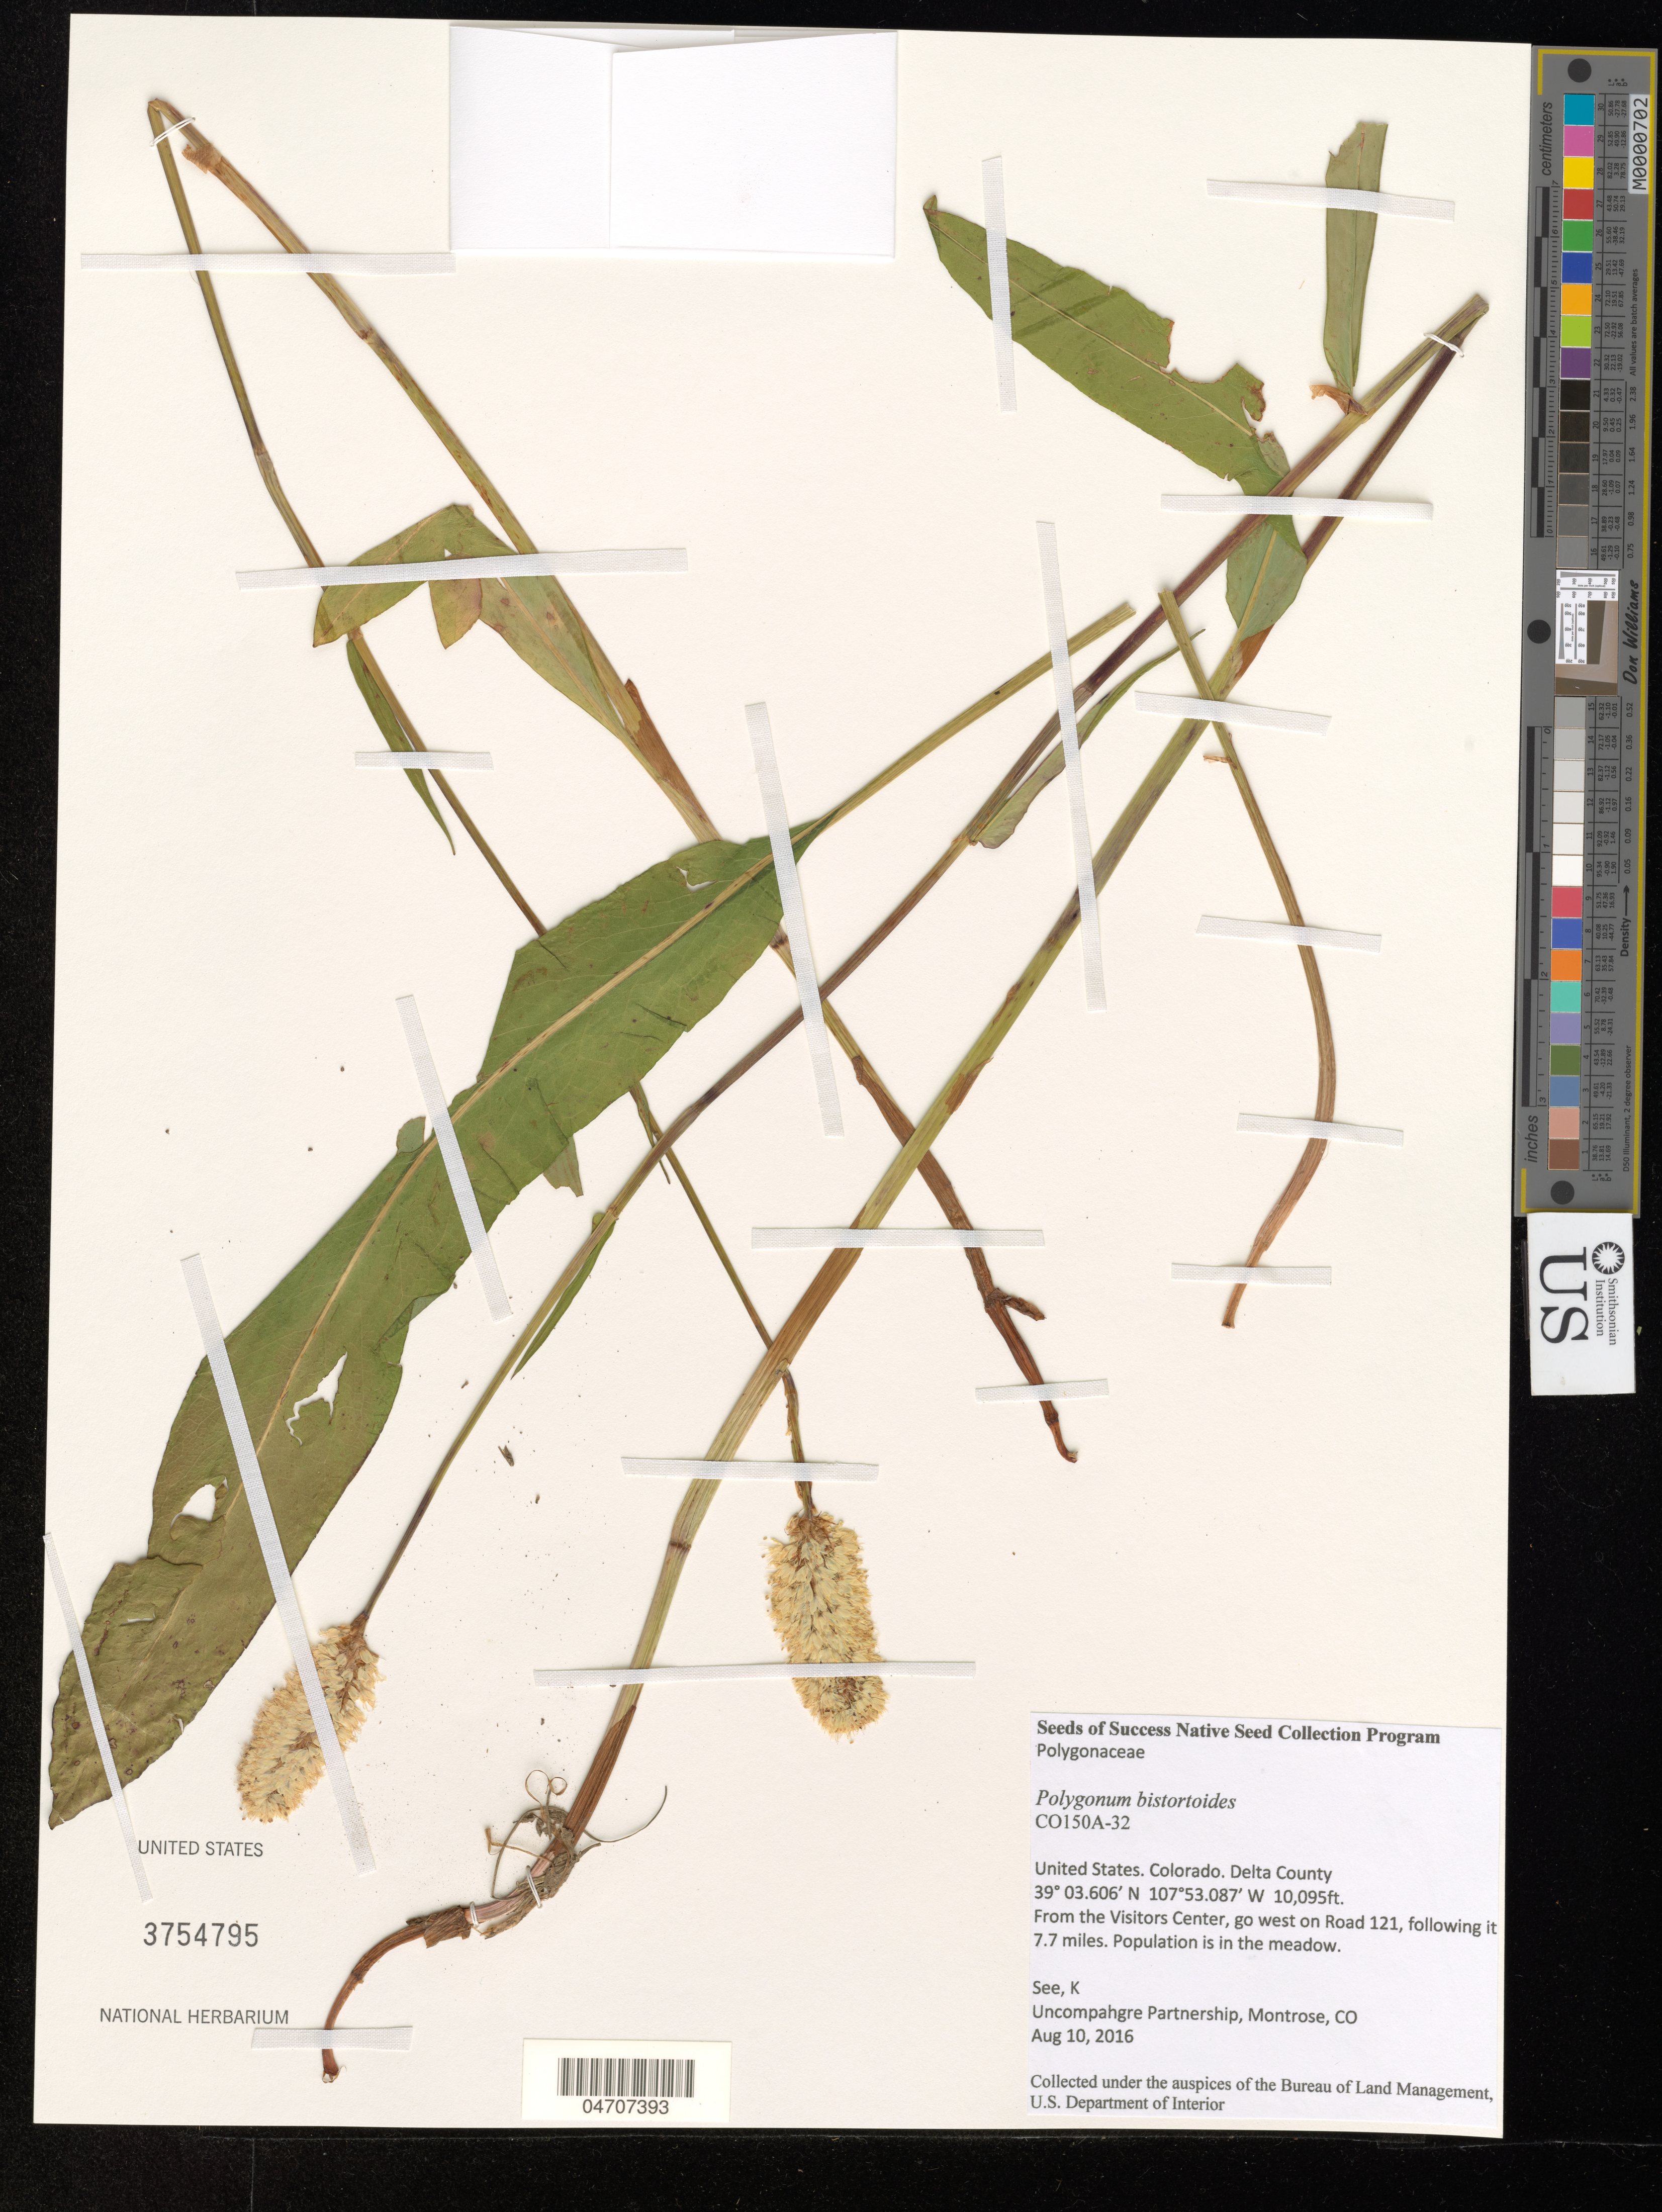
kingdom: Plantae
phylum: Tracheophyta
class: Magnoliopsida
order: Caryophyllales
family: Polygonaceae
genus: Polygonum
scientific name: Polygonum bistortoides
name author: Pursh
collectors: K. See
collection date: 2016-08-10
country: United States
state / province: Colorado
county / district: Delta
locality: Delta County. From the Visitors Center, go west on Road 121, following it 7.7 miles.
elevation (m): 3077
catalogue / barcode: US 3754795